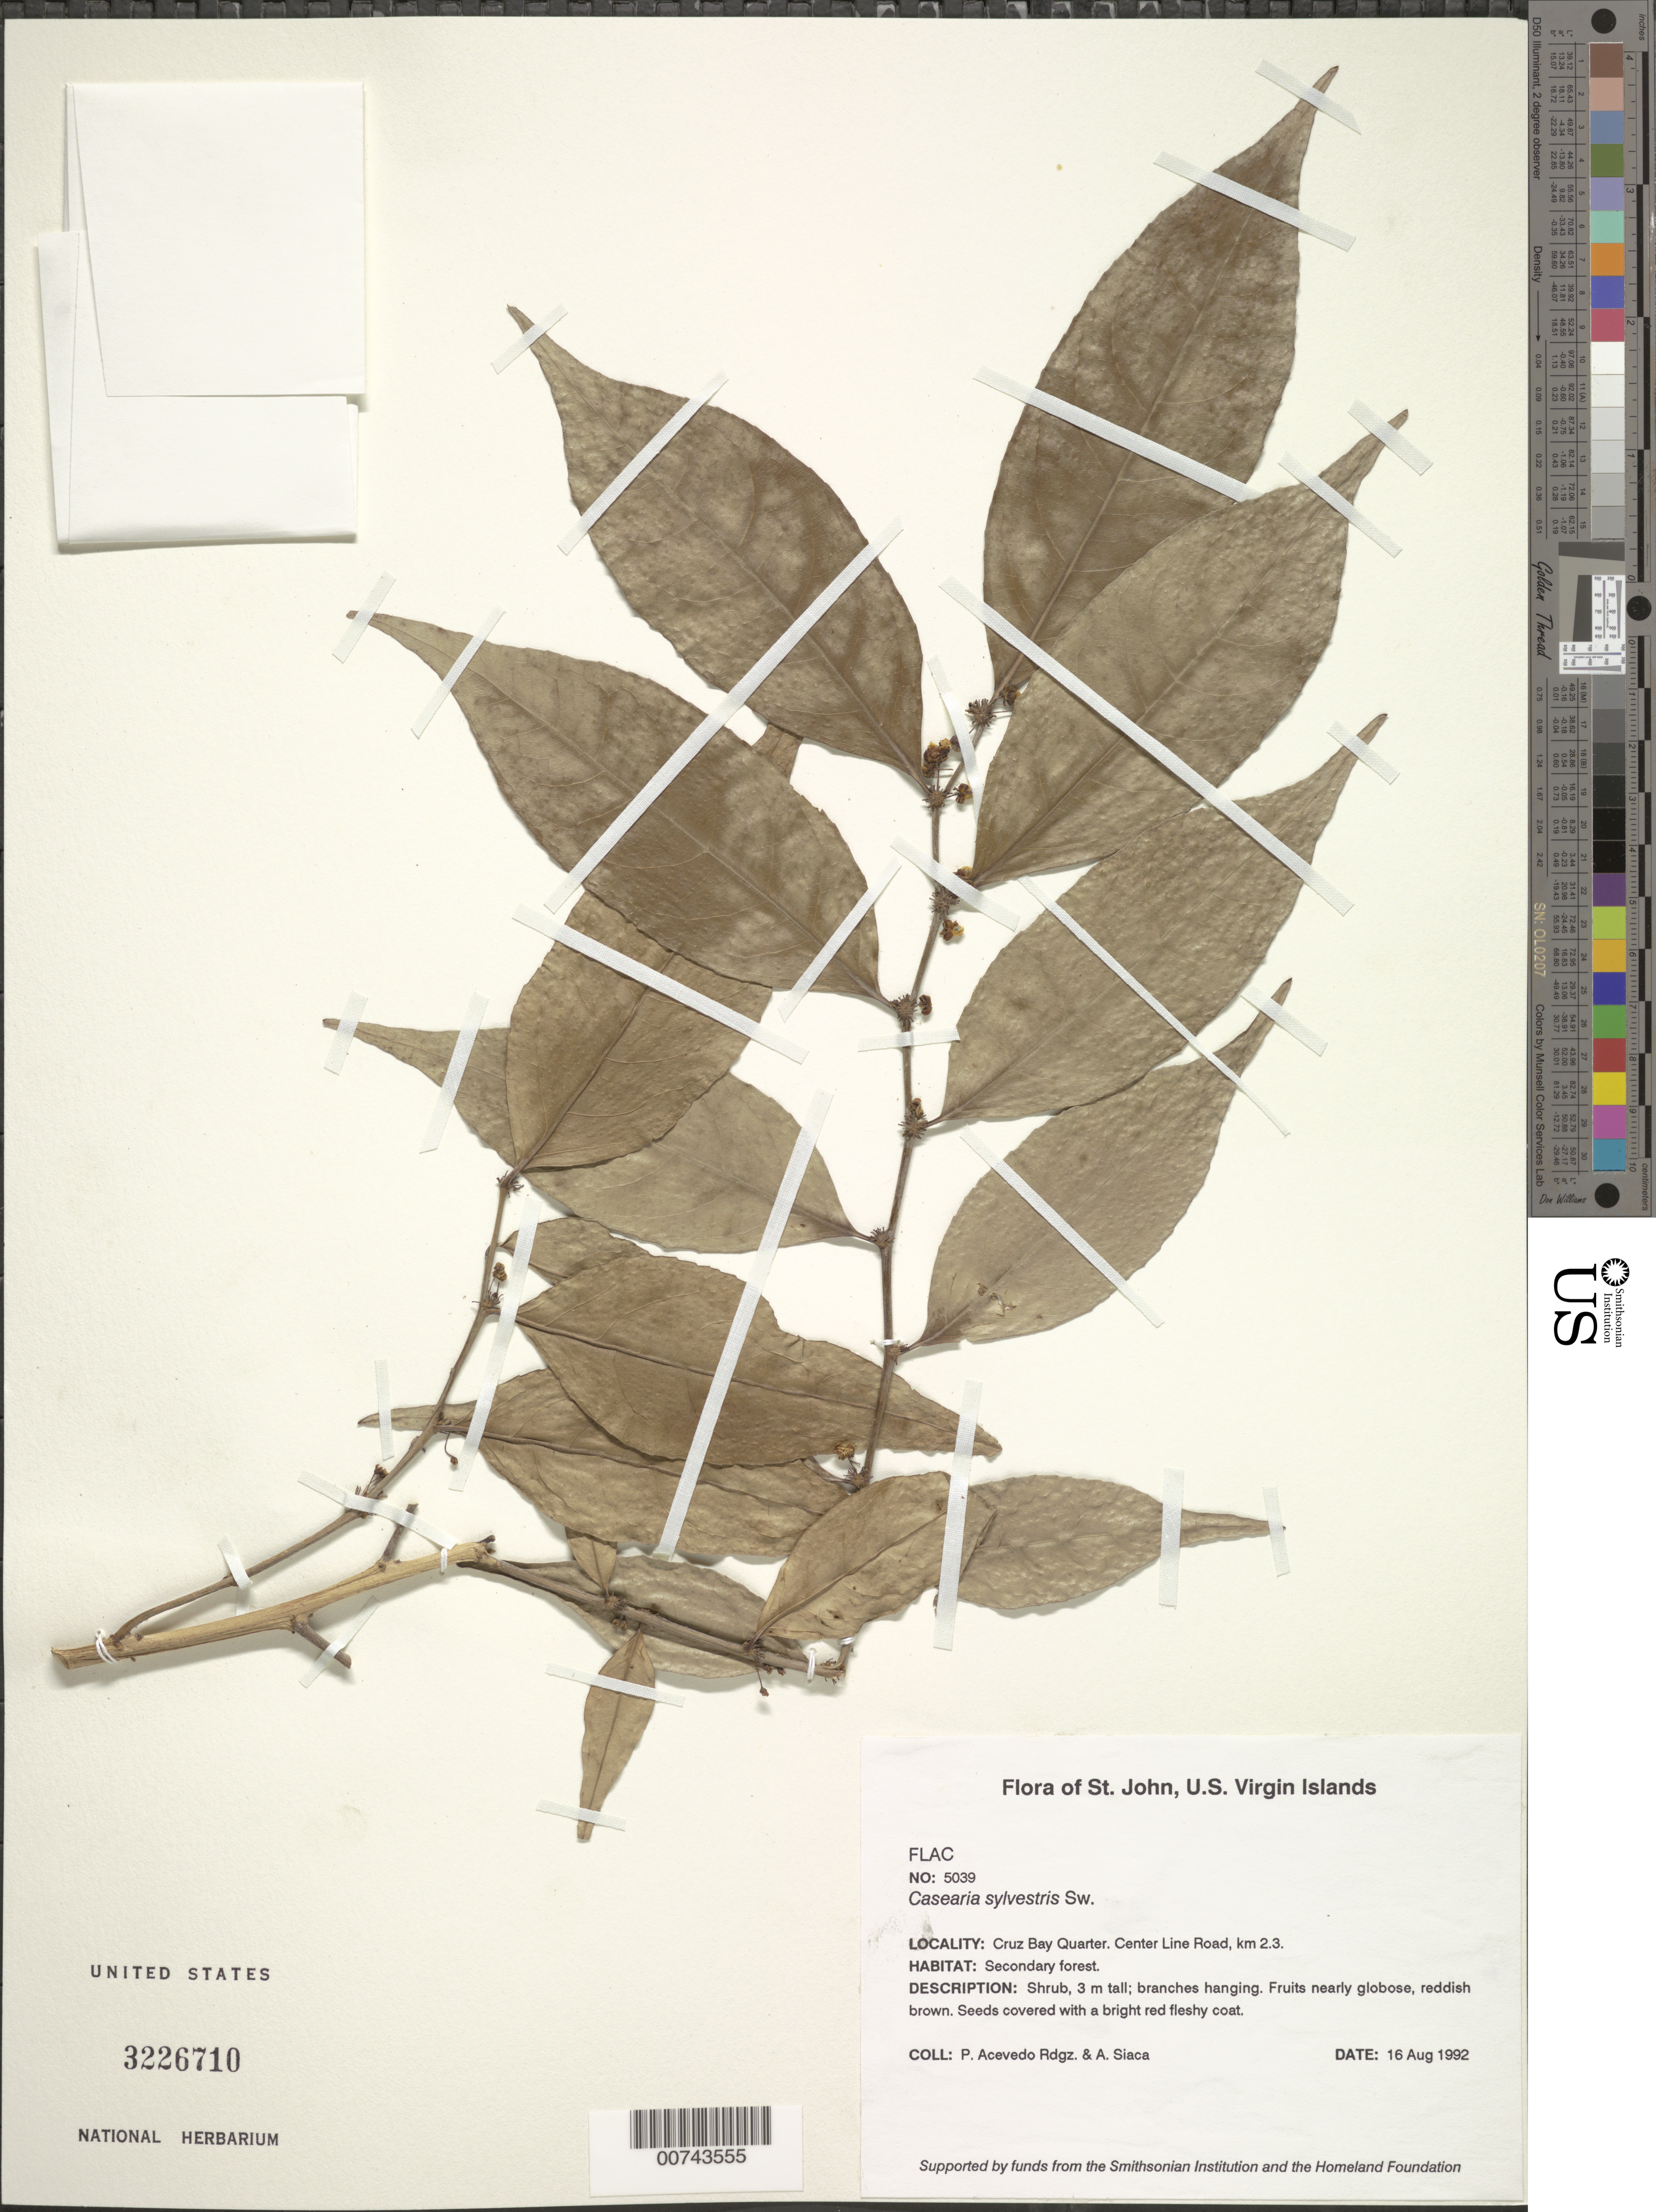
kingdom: Plantae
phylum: Tracheophyta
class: Magnoliopsida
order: Malpighiales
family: Salicaceae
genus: Casearia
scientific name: Casearia sylvestris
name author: Sw.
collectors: P. Acevedo-Rodr. & A. Siaca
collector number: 5039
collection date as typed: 16 Aug 1992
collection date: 1992-08-16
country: U.S. Virgin Islands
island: St. John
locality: Cruz Bay Quarter. Center Line Road, km 2.3.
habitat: Secondary forest.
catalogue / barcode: US 3226710